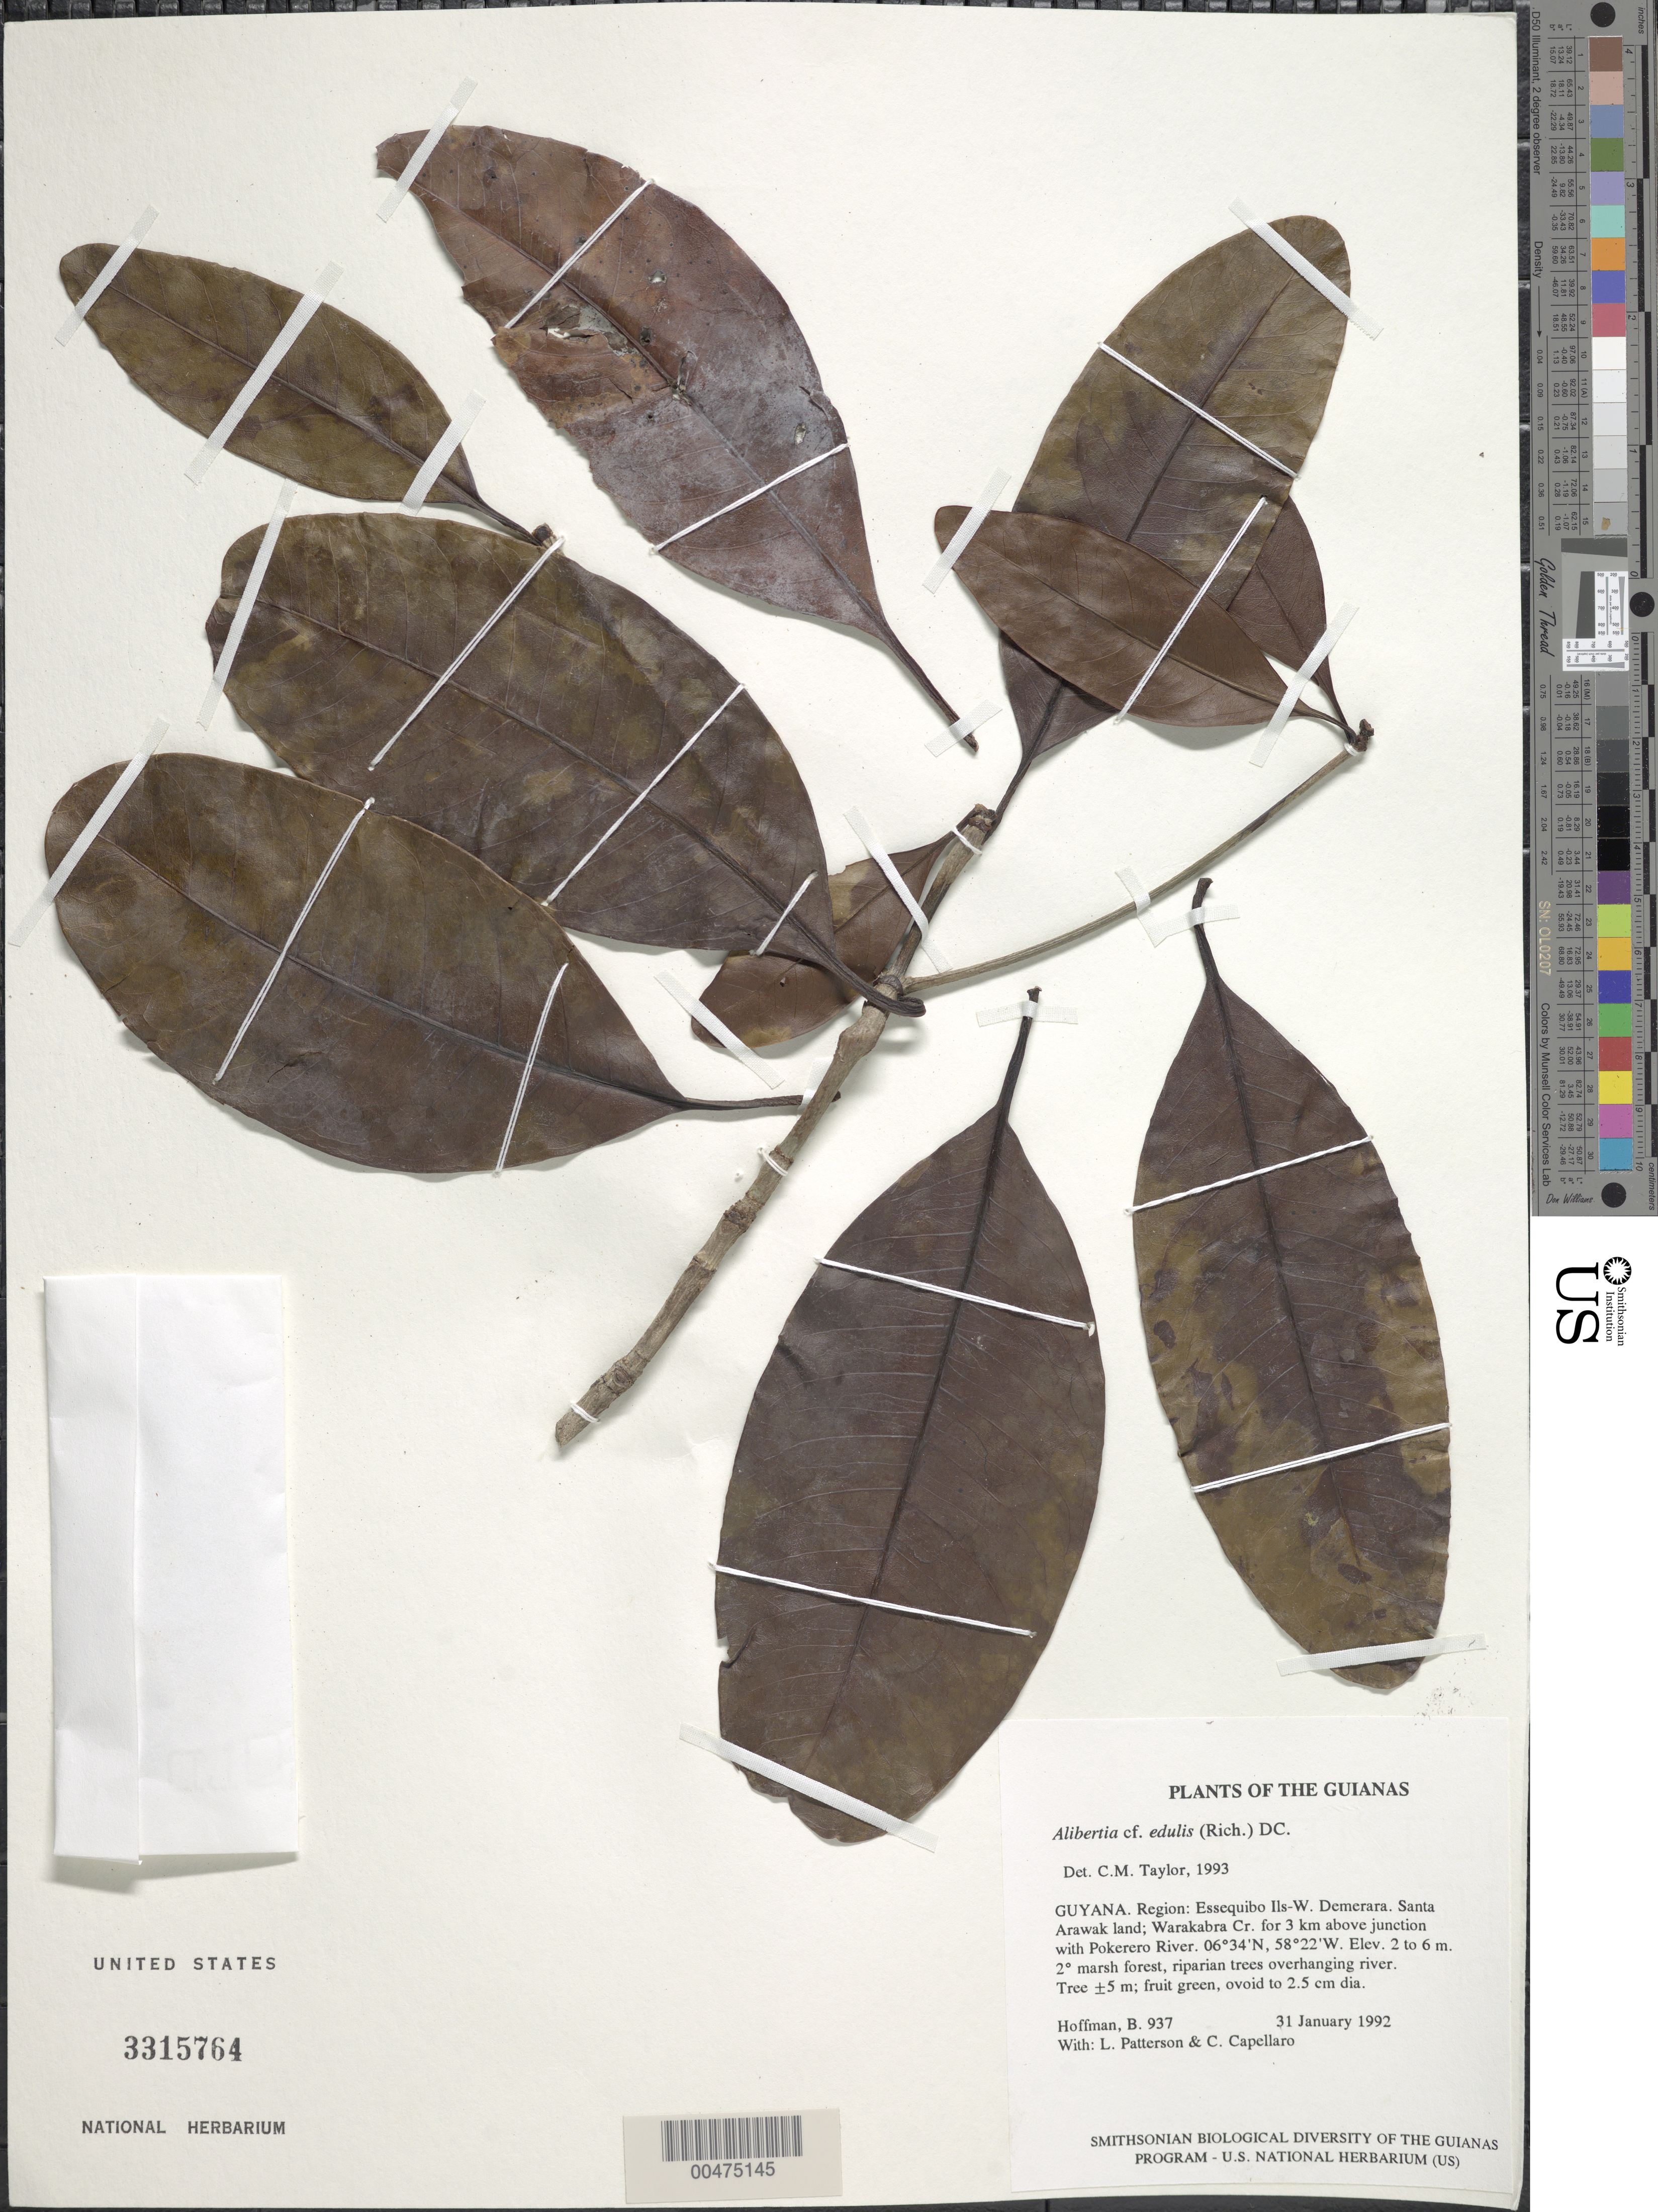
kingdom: Plantae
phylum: Tracheophyta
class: Magnoliopsida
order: Gentianales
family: Rubiaceae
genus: Alibertia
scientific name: Alibertia edulis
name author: (Rich.) A. Rich. ex DC.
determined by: Taylor, Charlotte M.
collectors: B. Hoffman, L. Patterson & C. Capellaro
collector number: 937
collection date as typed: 31 January 1992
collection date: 1992-01-31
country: Guyana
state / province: Essequibo Isl-W. Demerara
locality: Santa Arawak land; Warakabra Creek for 3 km above junction with Pokerero River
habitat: Secondary marsh forest, riparian trees overhanging river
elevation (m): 2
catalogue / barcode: US 3315764